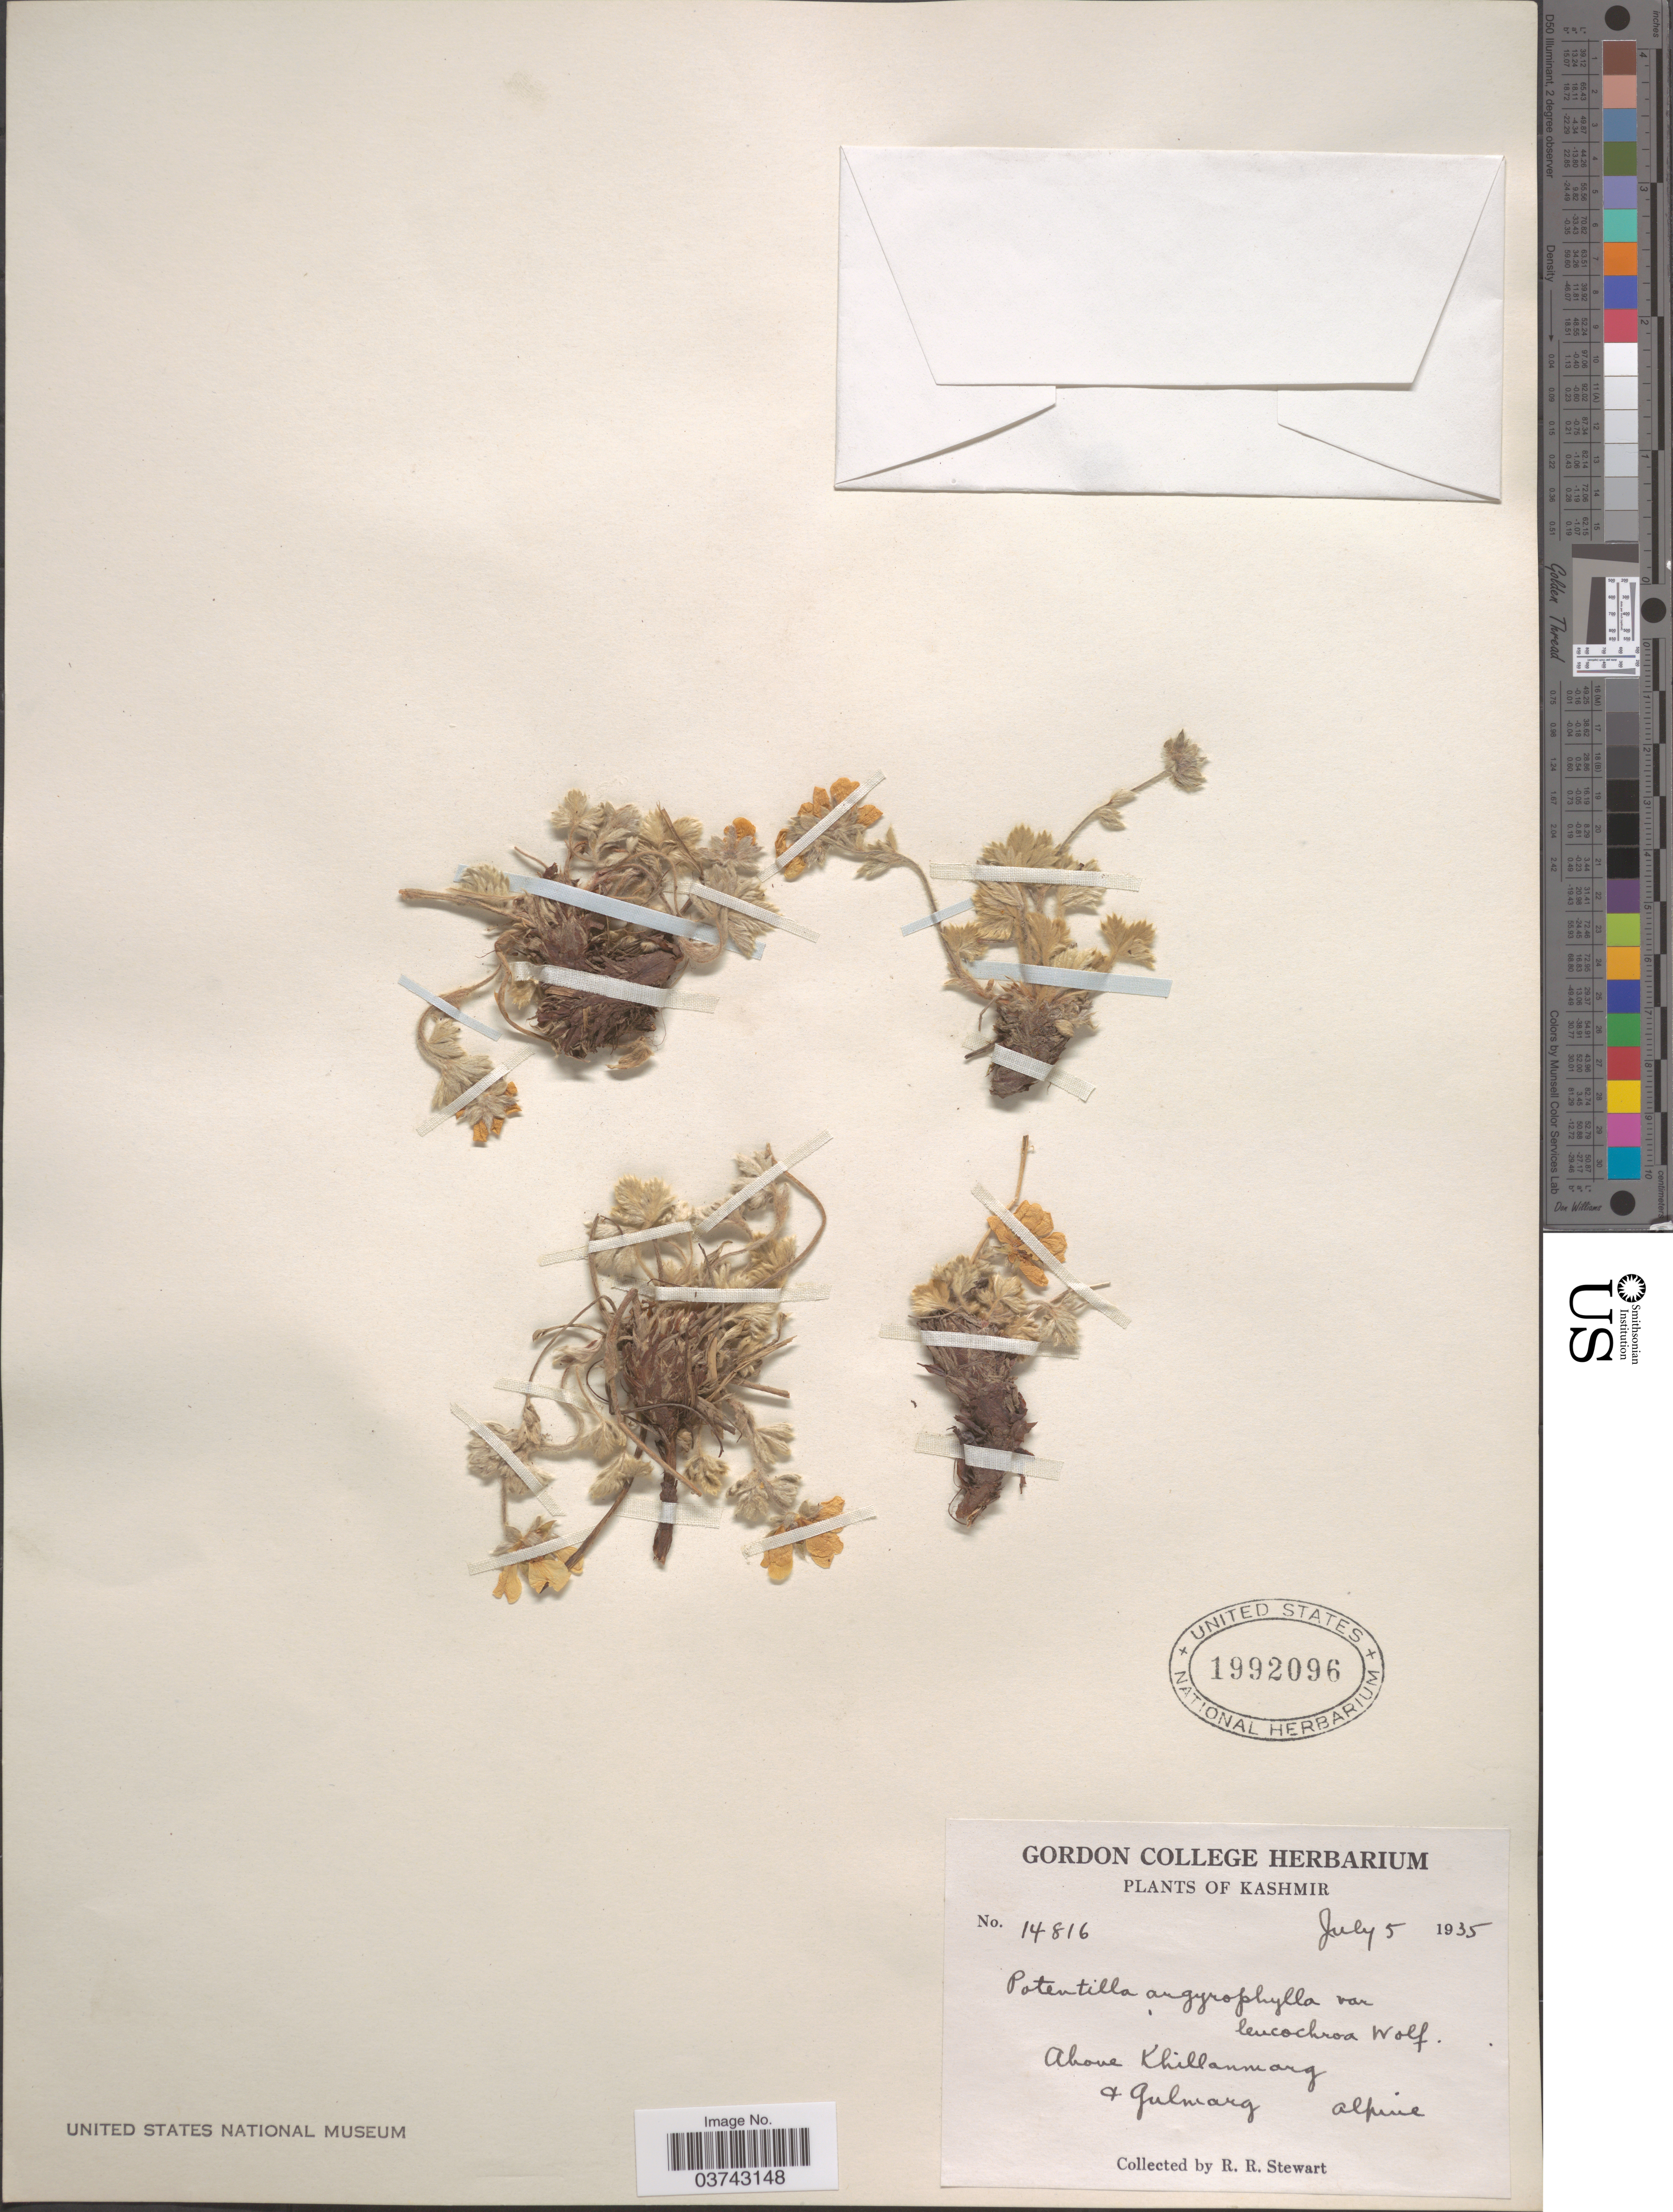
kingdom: Plantae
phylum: Tracheophyta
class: Magnoliopsida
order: Rosales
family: Rosaceae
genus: Potentilla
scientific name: Potentilla argyrophylla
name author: Wall. ex Lehm.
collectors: R. Stewart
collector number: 14816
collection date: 1935-07-05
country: India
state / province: Jammu and Kashmir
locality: Kashmir. Above Khillanmarg & Gulmarg.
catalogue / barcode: US 1992096